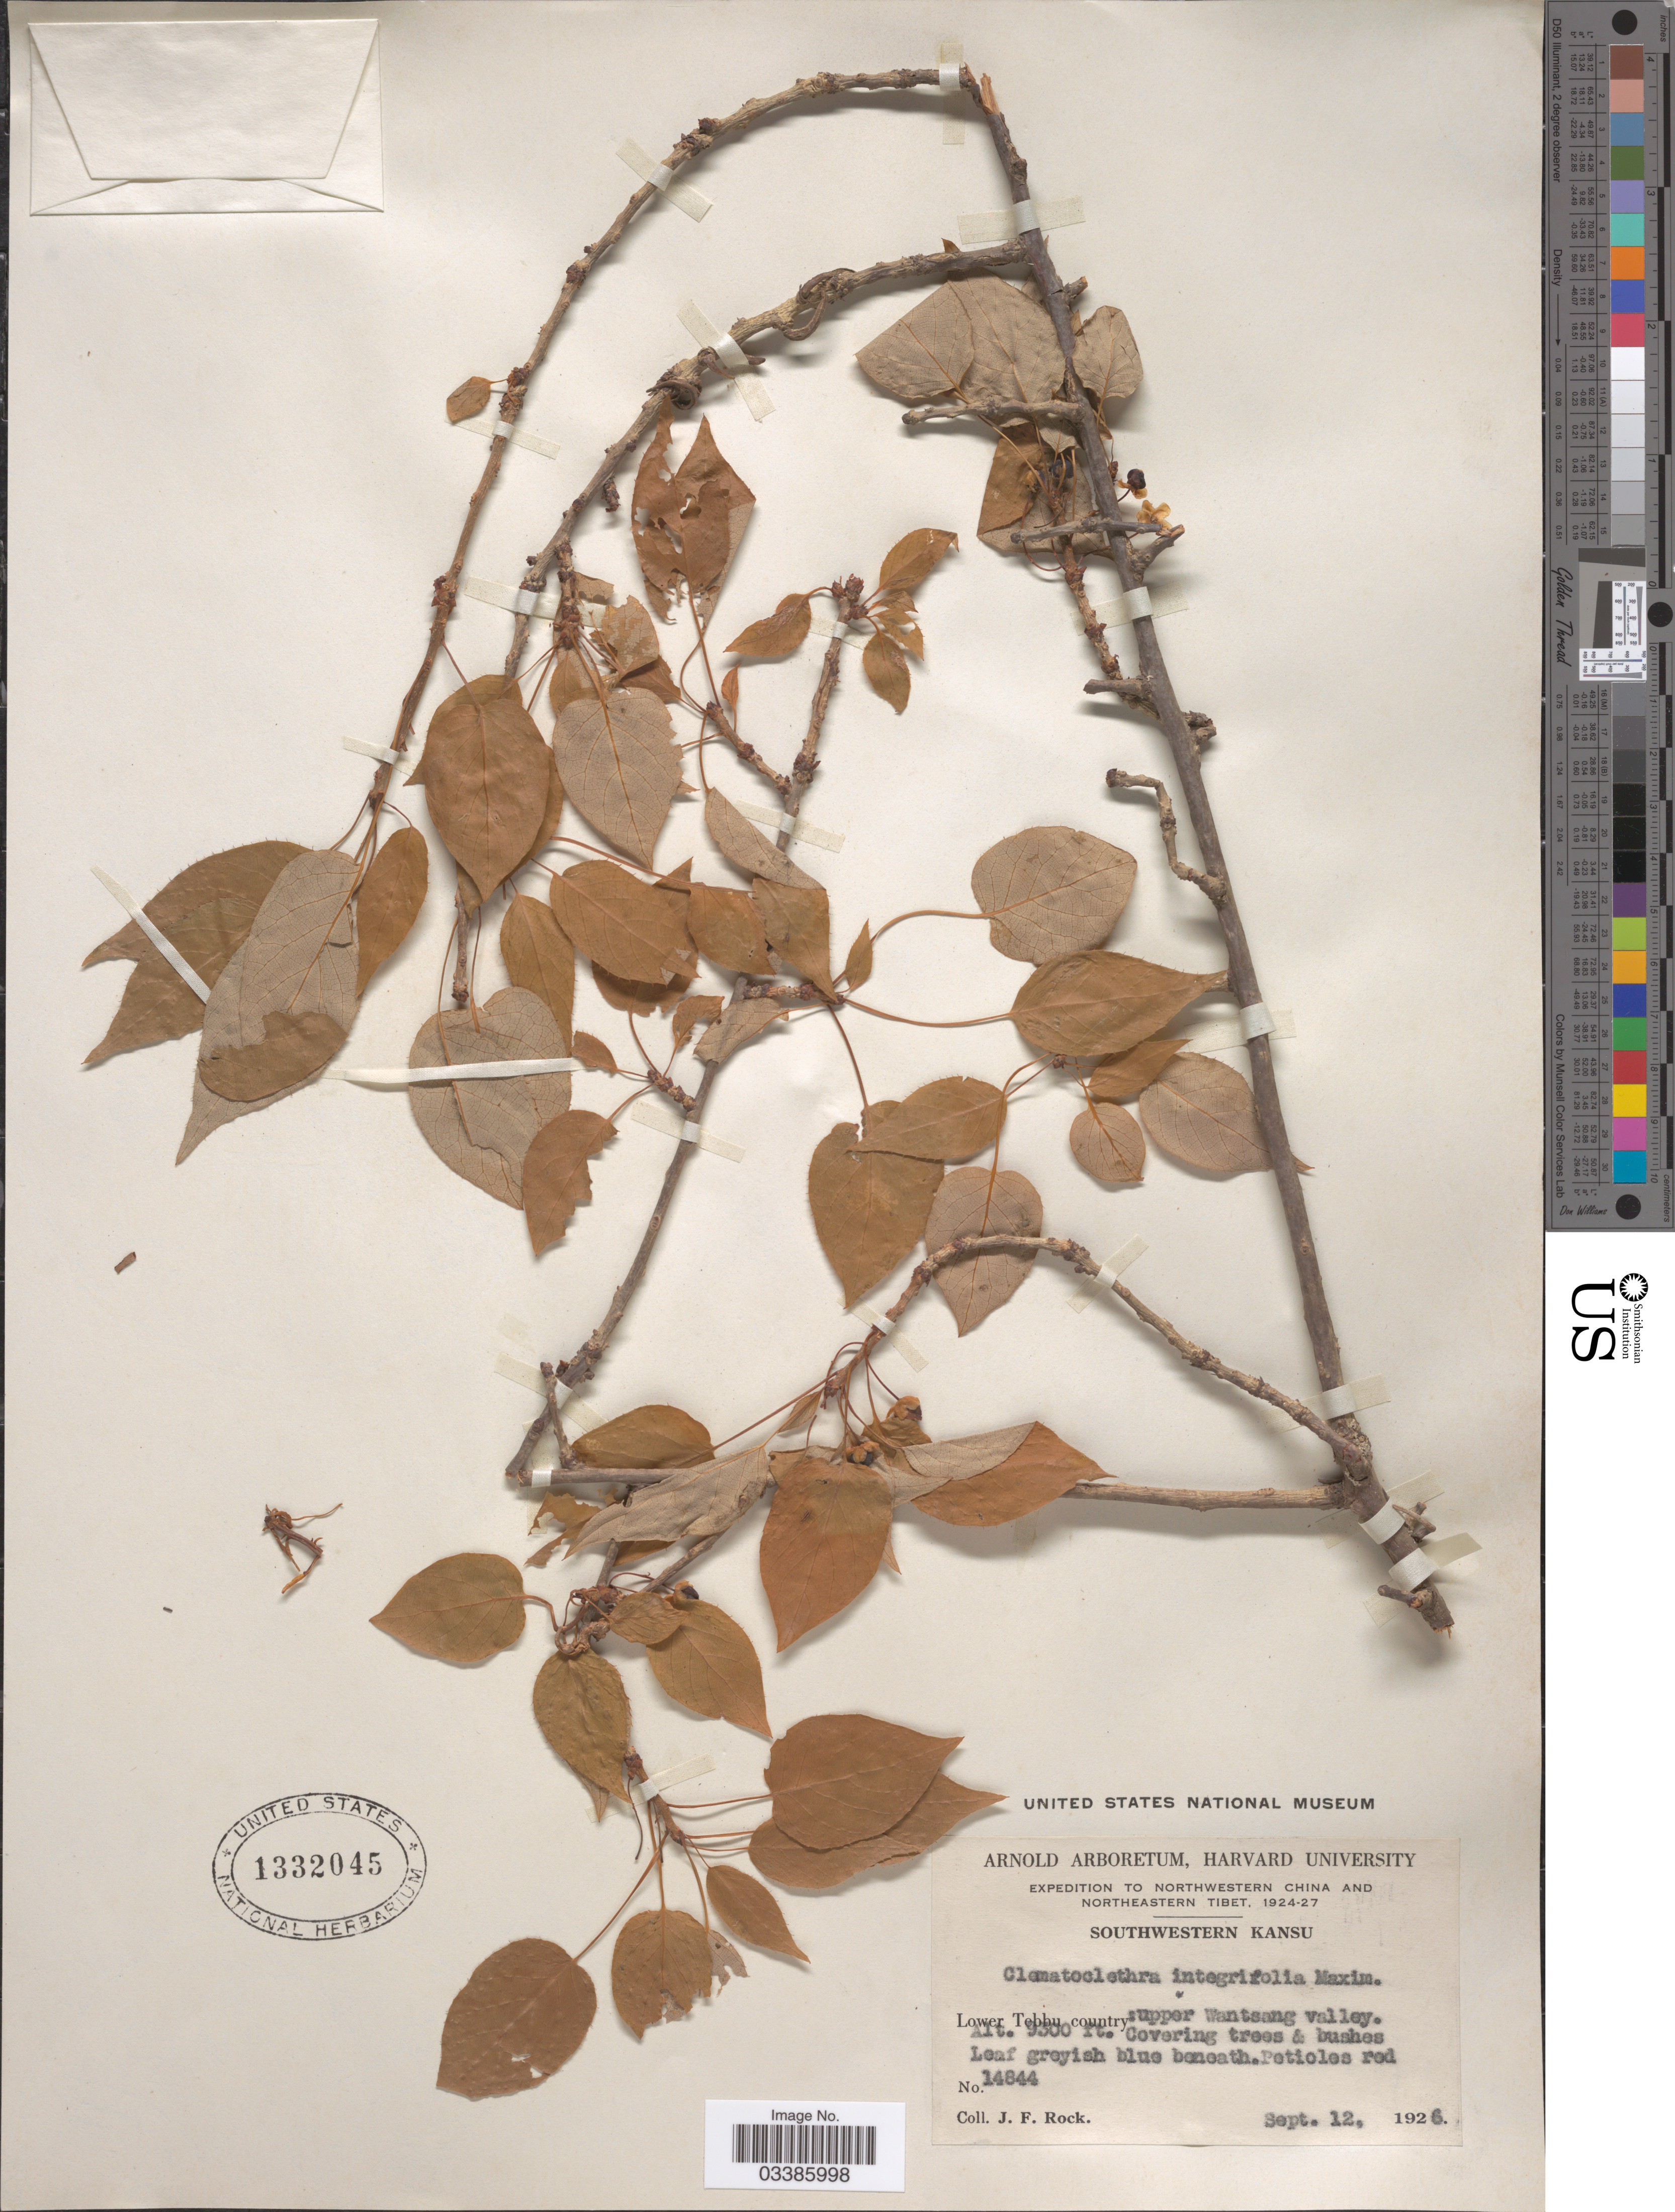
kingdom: Plantae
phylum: Tracheophyta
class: Magnoliopsida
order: Ericales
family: Actinidiaceae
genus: Clematoclethra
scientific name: Clematoclethra integrifolia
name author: Maxim.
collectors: J. Rock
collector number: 14844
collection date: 1926-09-12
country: China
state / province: Gansu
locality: Northwestern China and Northeastern Tibet. Southwestern Kansu. Lower Tebbu country: upper Wantsang valley.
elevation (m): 2835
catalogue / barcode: US 1332045